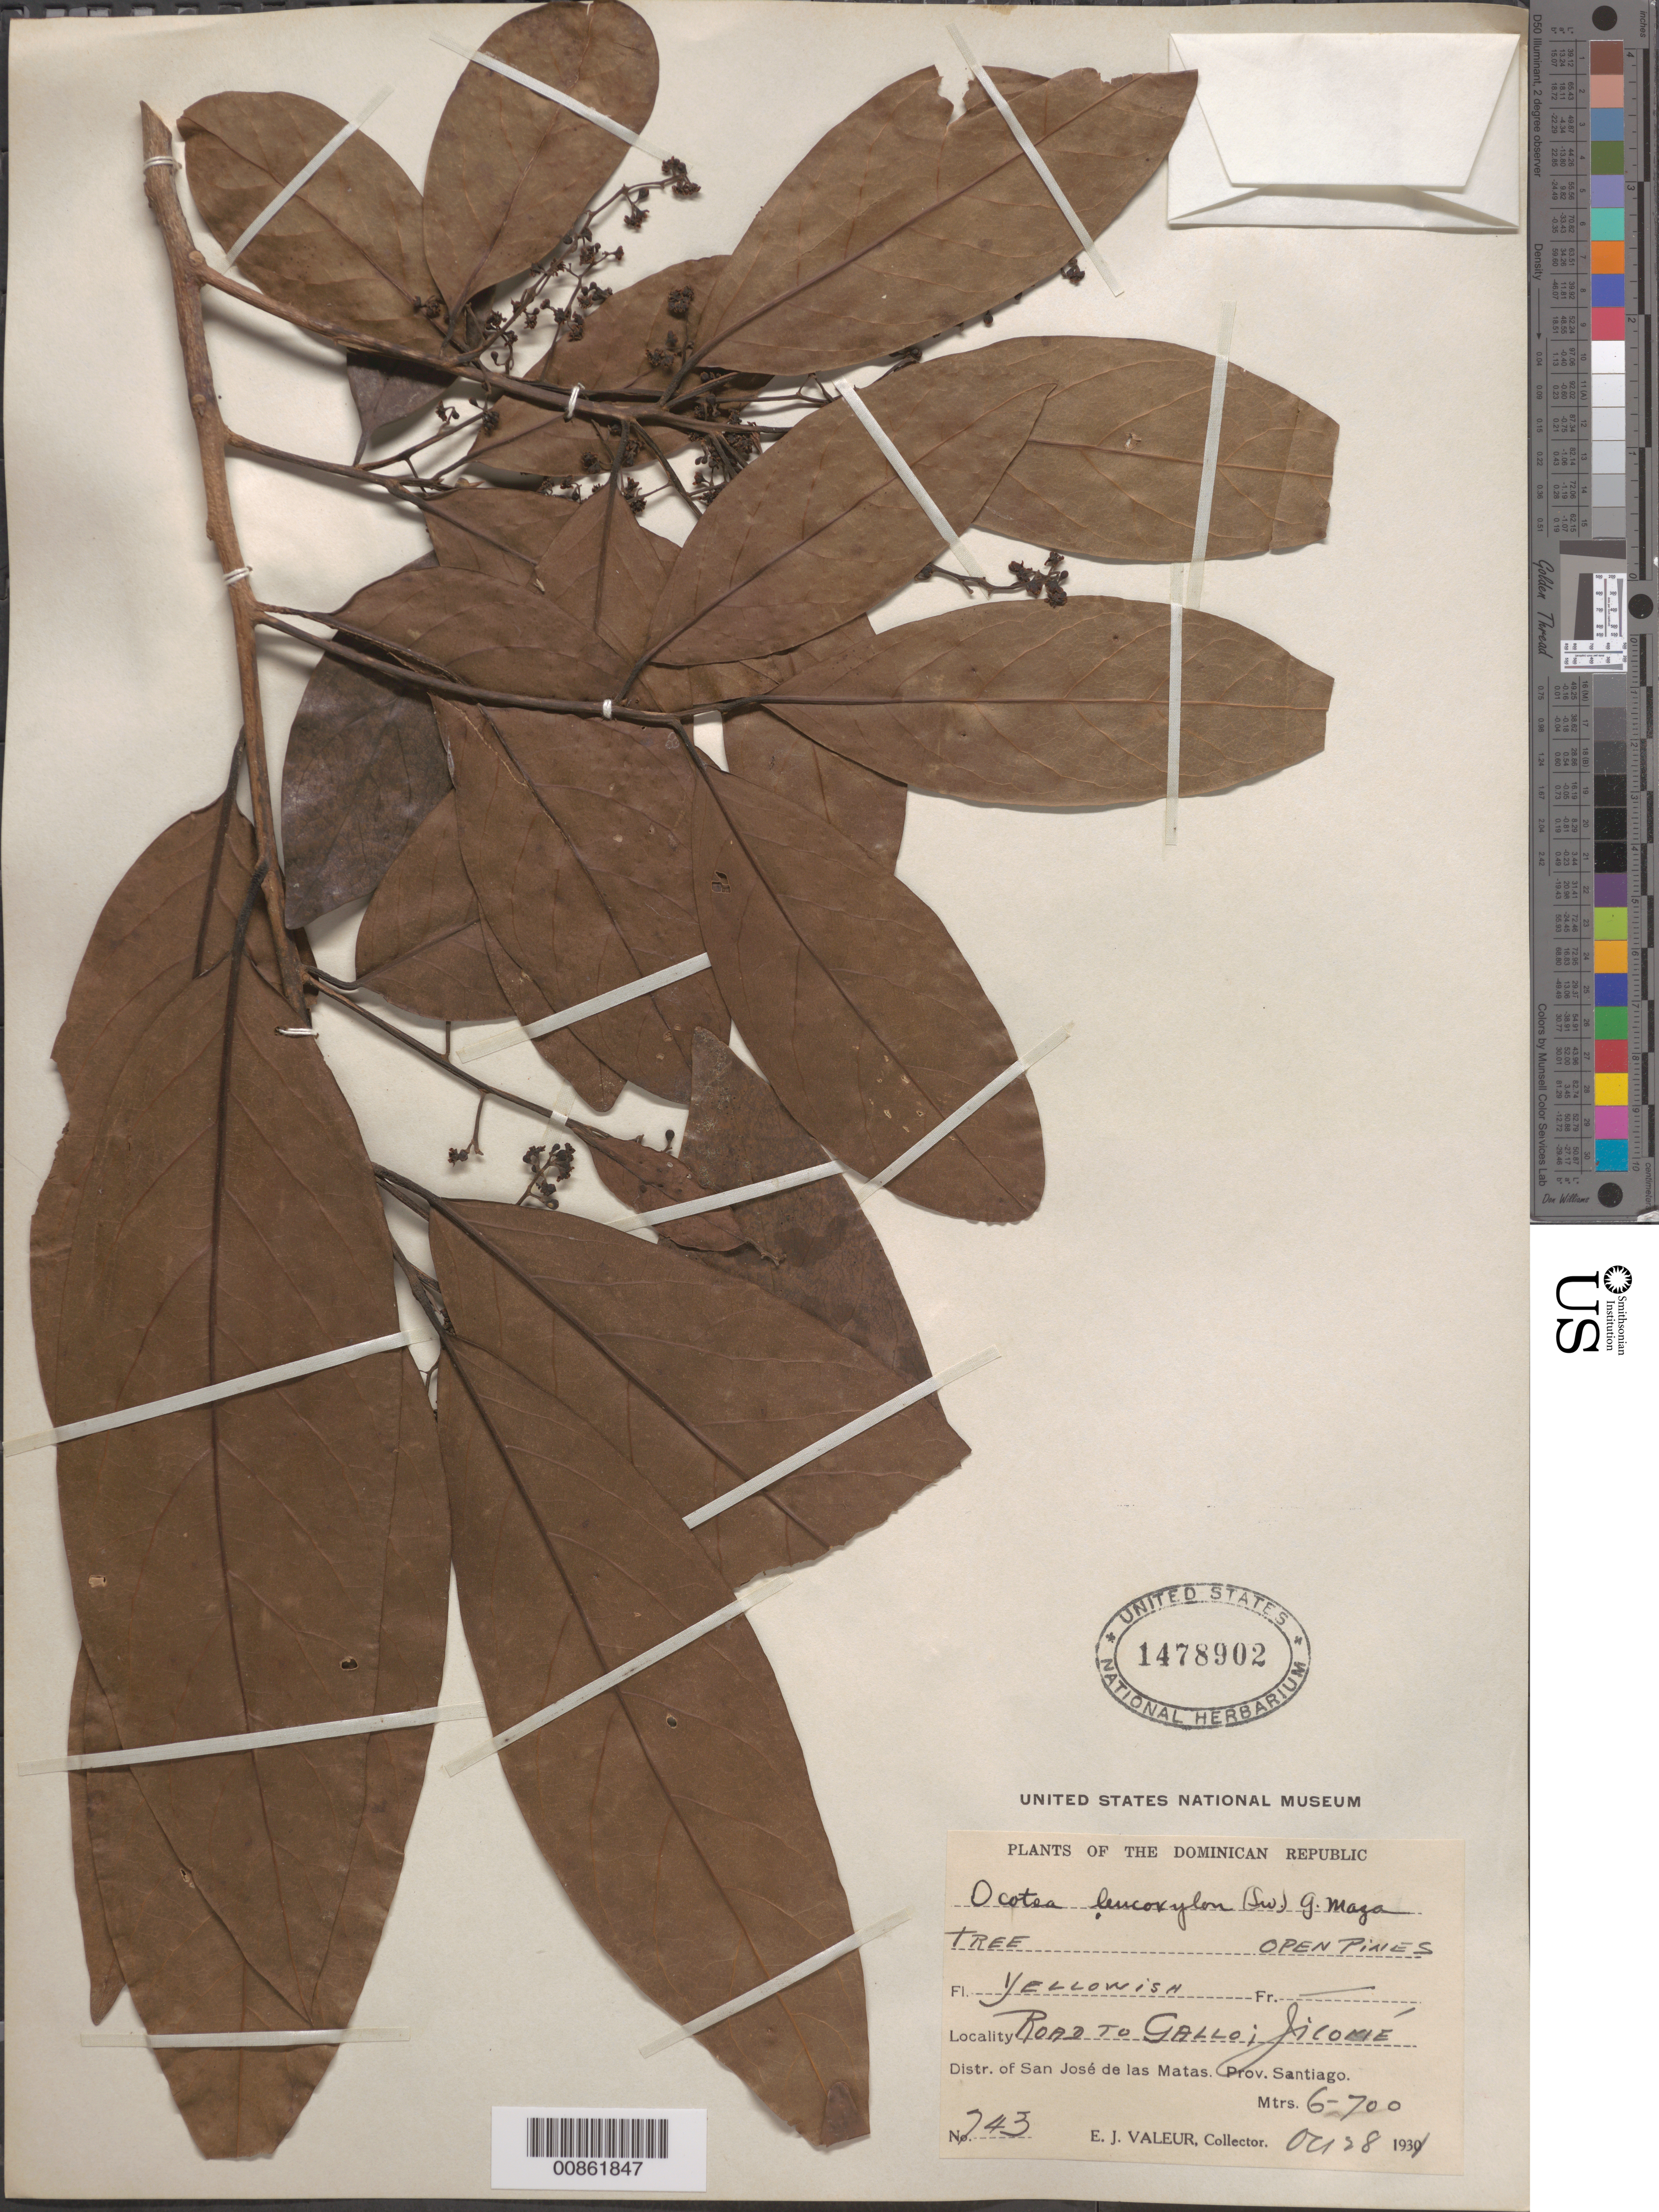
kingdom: Plantae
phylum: Tracheophyta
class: Magnoliopsida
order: Laurales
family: Lauraceae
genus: Ocotea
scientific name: Ocotea leucoxylon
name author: (Sw.) Laness.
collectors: E. Valeur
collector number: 743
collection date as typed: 28 Oct 1931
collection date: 1931-10-28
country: Dominican Republic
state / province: Santiago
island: Hispaniola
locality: Road to Gallo; Jicomé. Distr. of San José de las Matas.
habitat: Open pines.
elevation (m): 600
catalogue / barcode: US 1478902